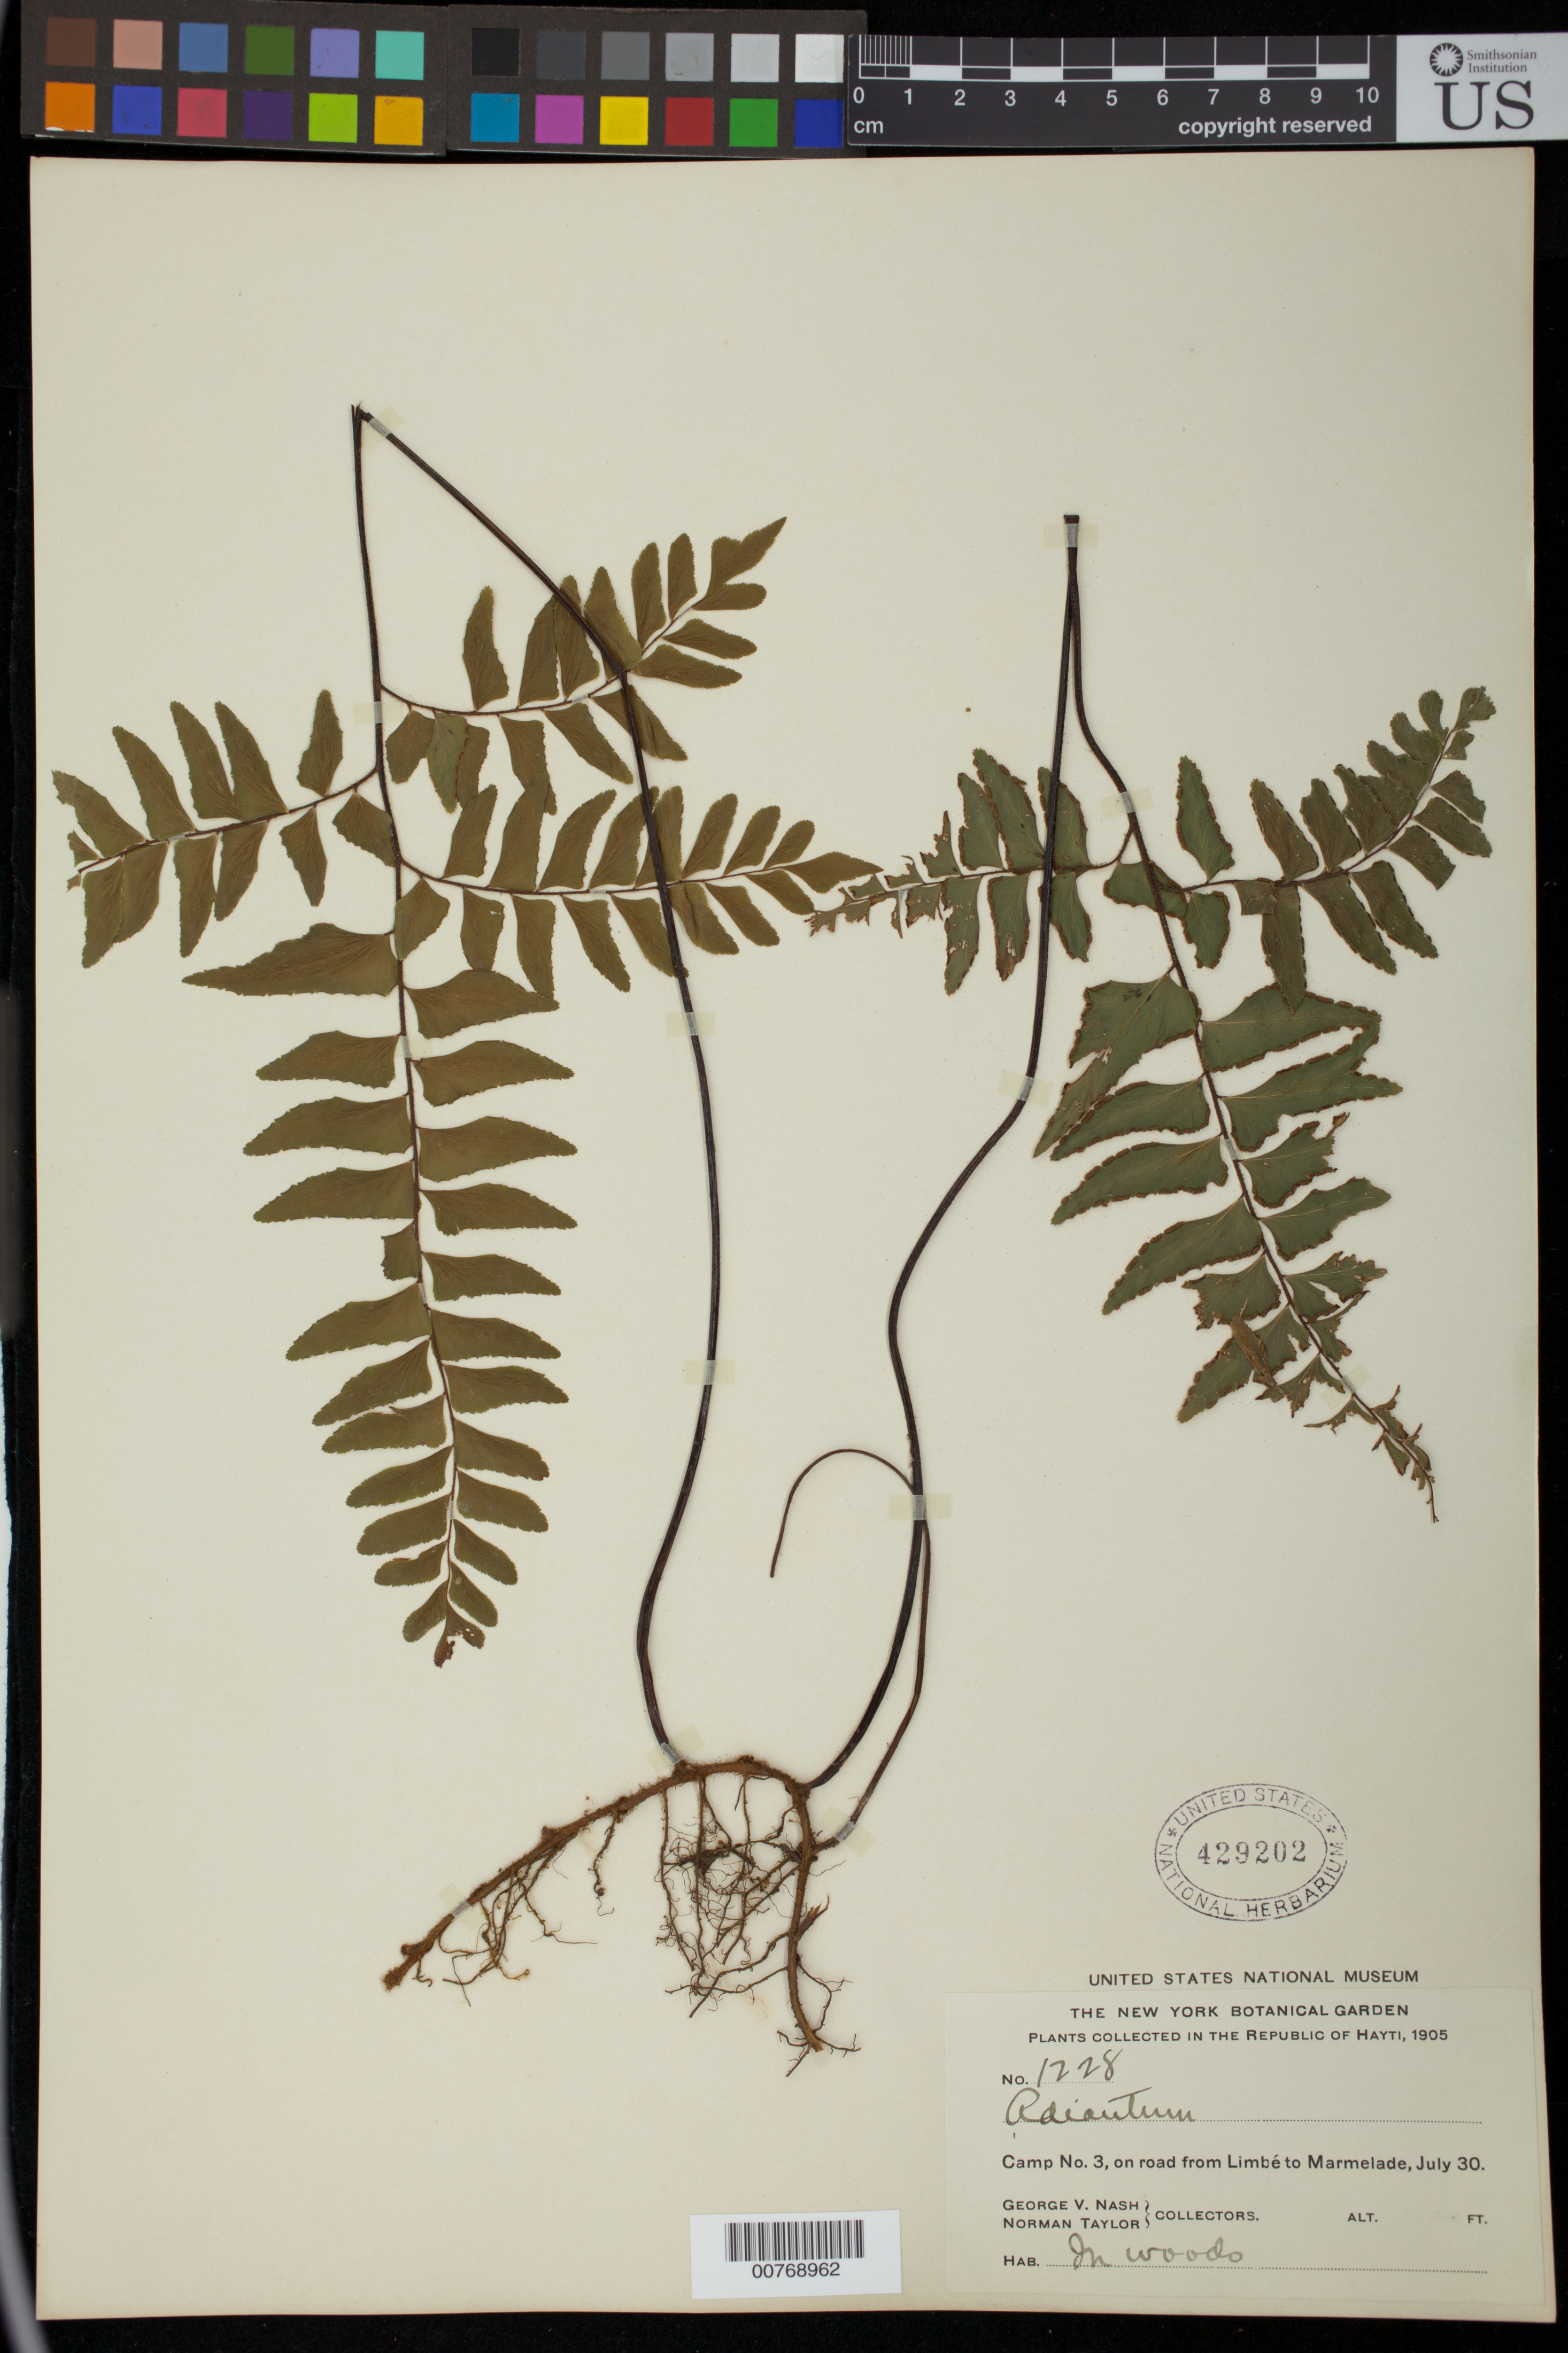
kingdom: Plantae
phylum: Tracheophyta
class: Polypodiopsida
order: Polypodiales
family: Pteridaceae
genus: Adiantum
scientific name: Adiantum latifolium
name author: Lam.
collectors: G. V. Nash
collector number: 1228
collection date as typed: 30 Jul 1905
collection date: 1905-07-30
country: Haiti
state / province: Nord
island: Hispaniola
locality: Camp No. 3 on road from Limbé to Marmelade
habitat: In woods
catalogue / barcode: US 429202